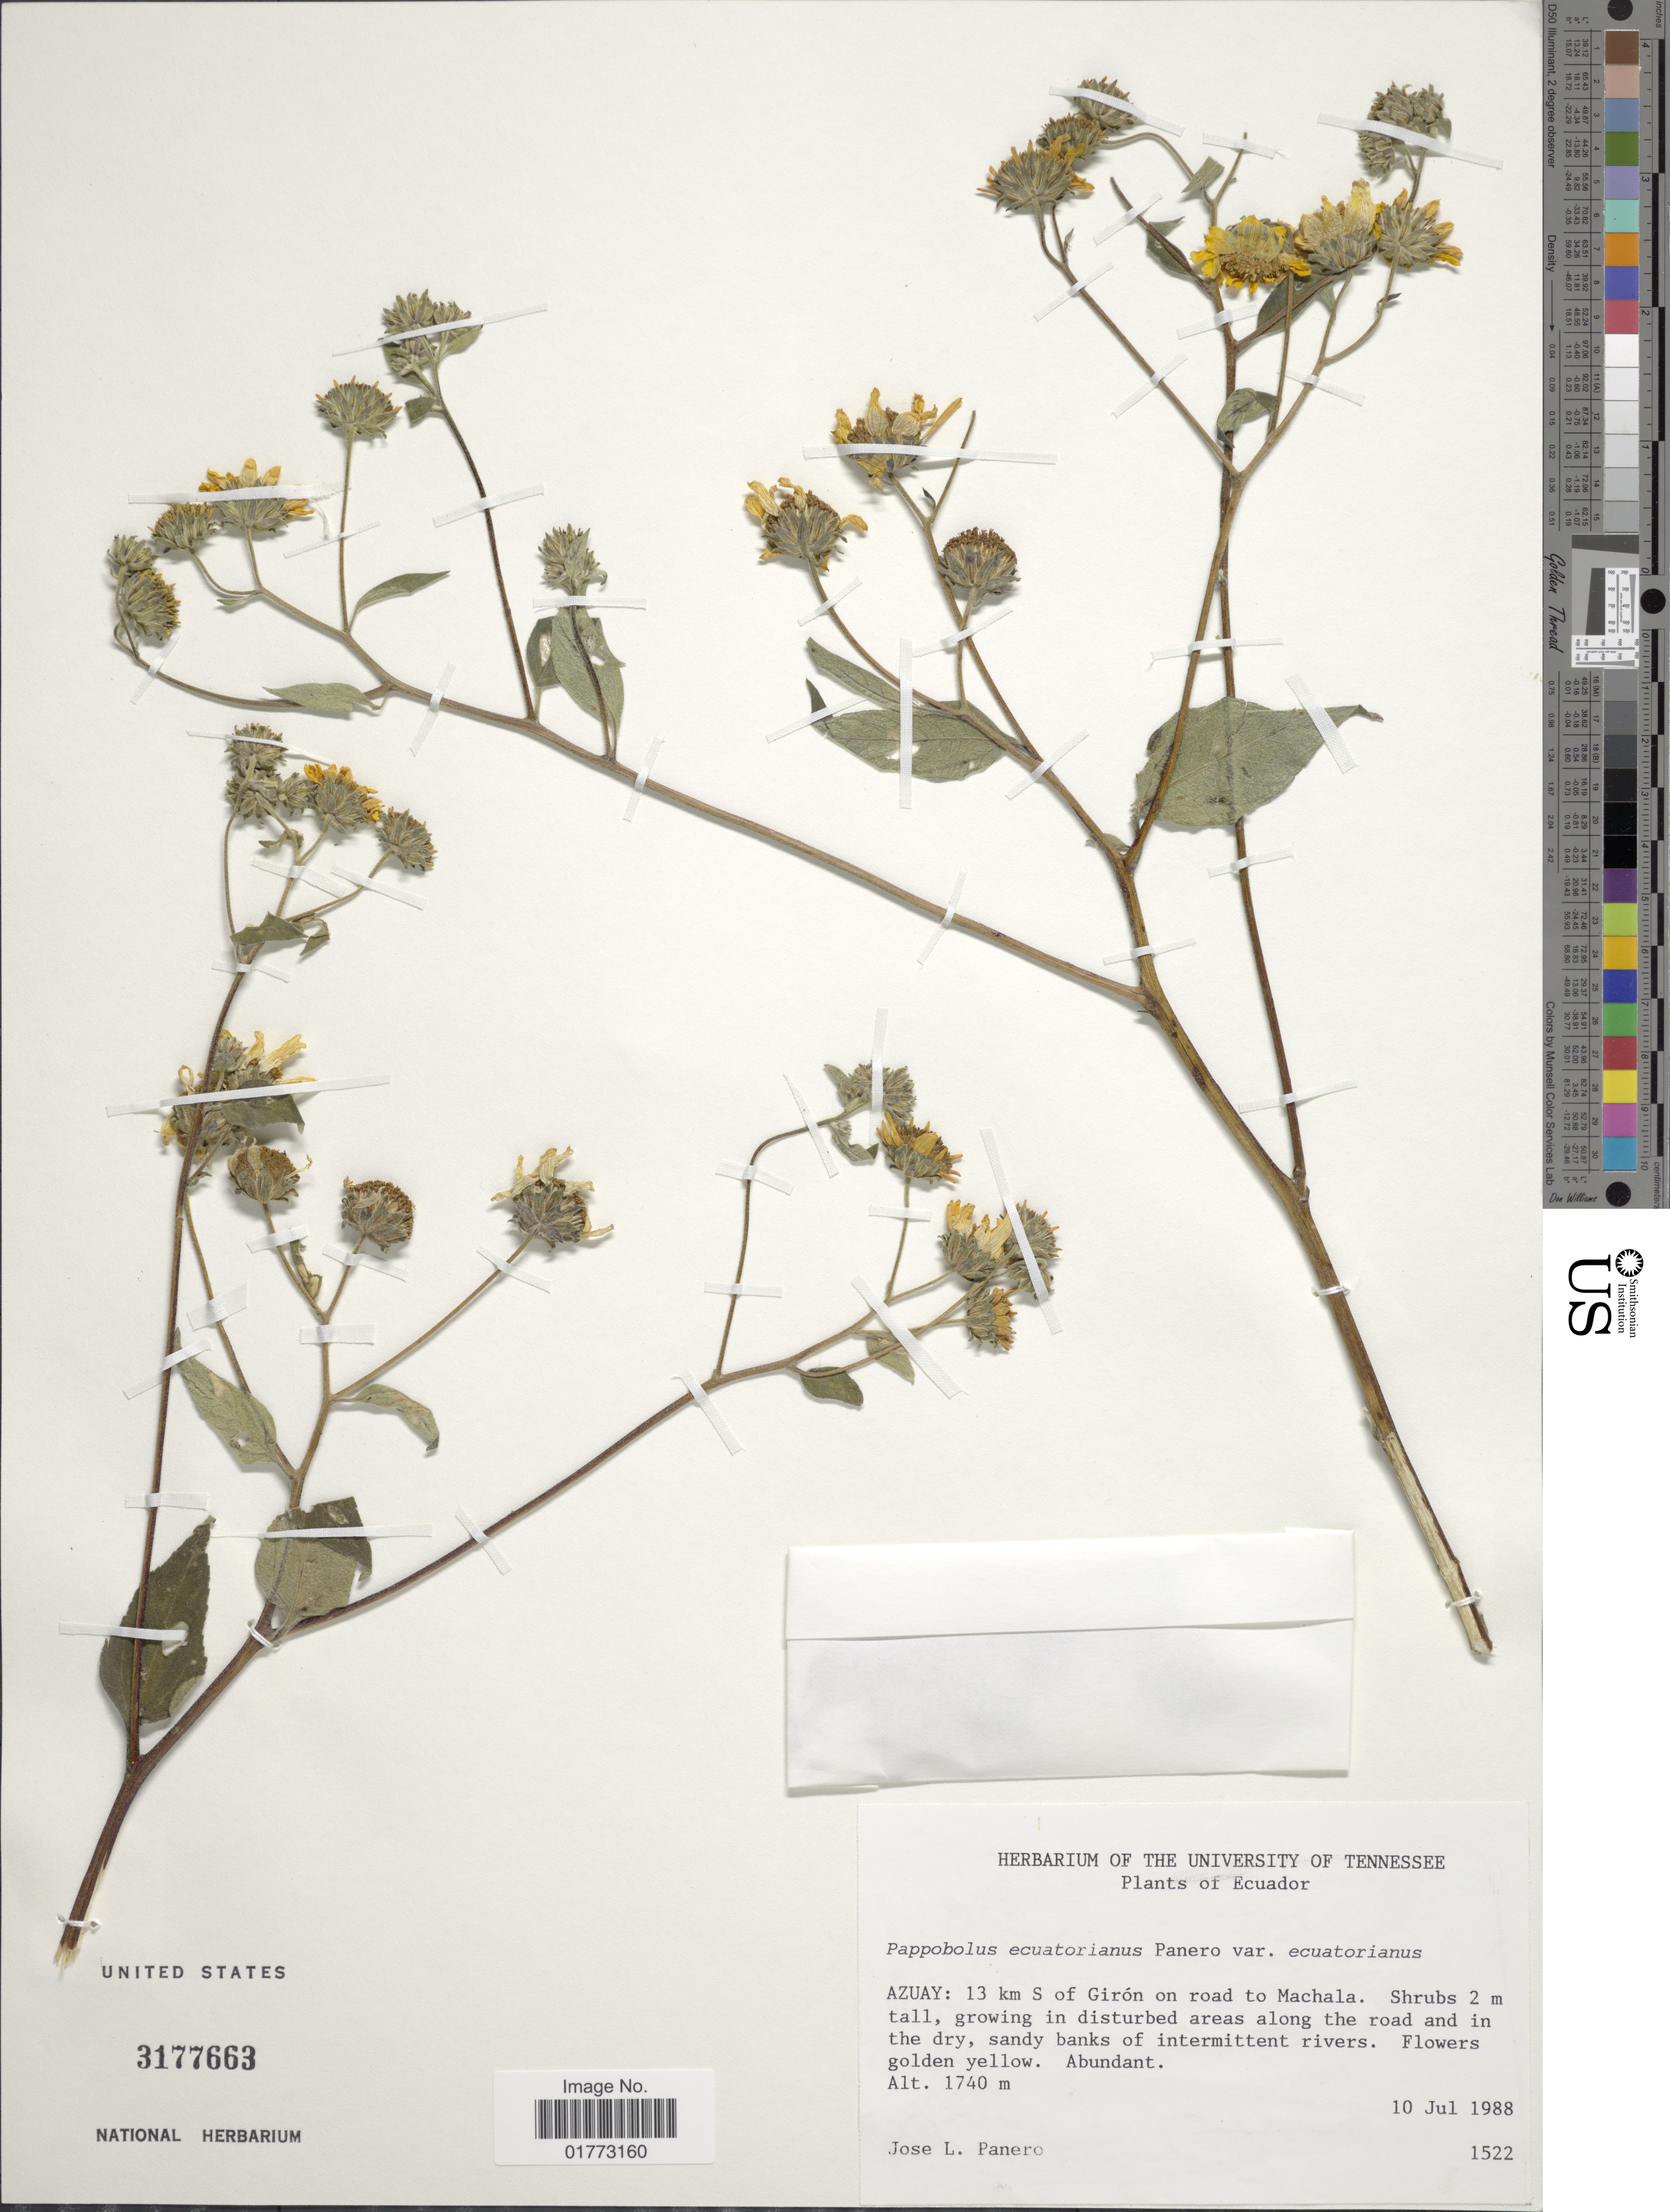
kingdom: Plantae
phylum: Tracheophyta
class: Magnoliopsida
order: Asterales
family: Asteraceae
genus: Pappobolus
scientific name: Pappobolus ecuadoriensis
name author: Panero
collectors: J. L. Panero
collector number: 1522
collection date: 1988-07-10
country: Ecuador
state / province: Azuay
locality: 13 km S of Giron on road to Machala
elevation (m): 1740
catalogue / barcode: US 3177663